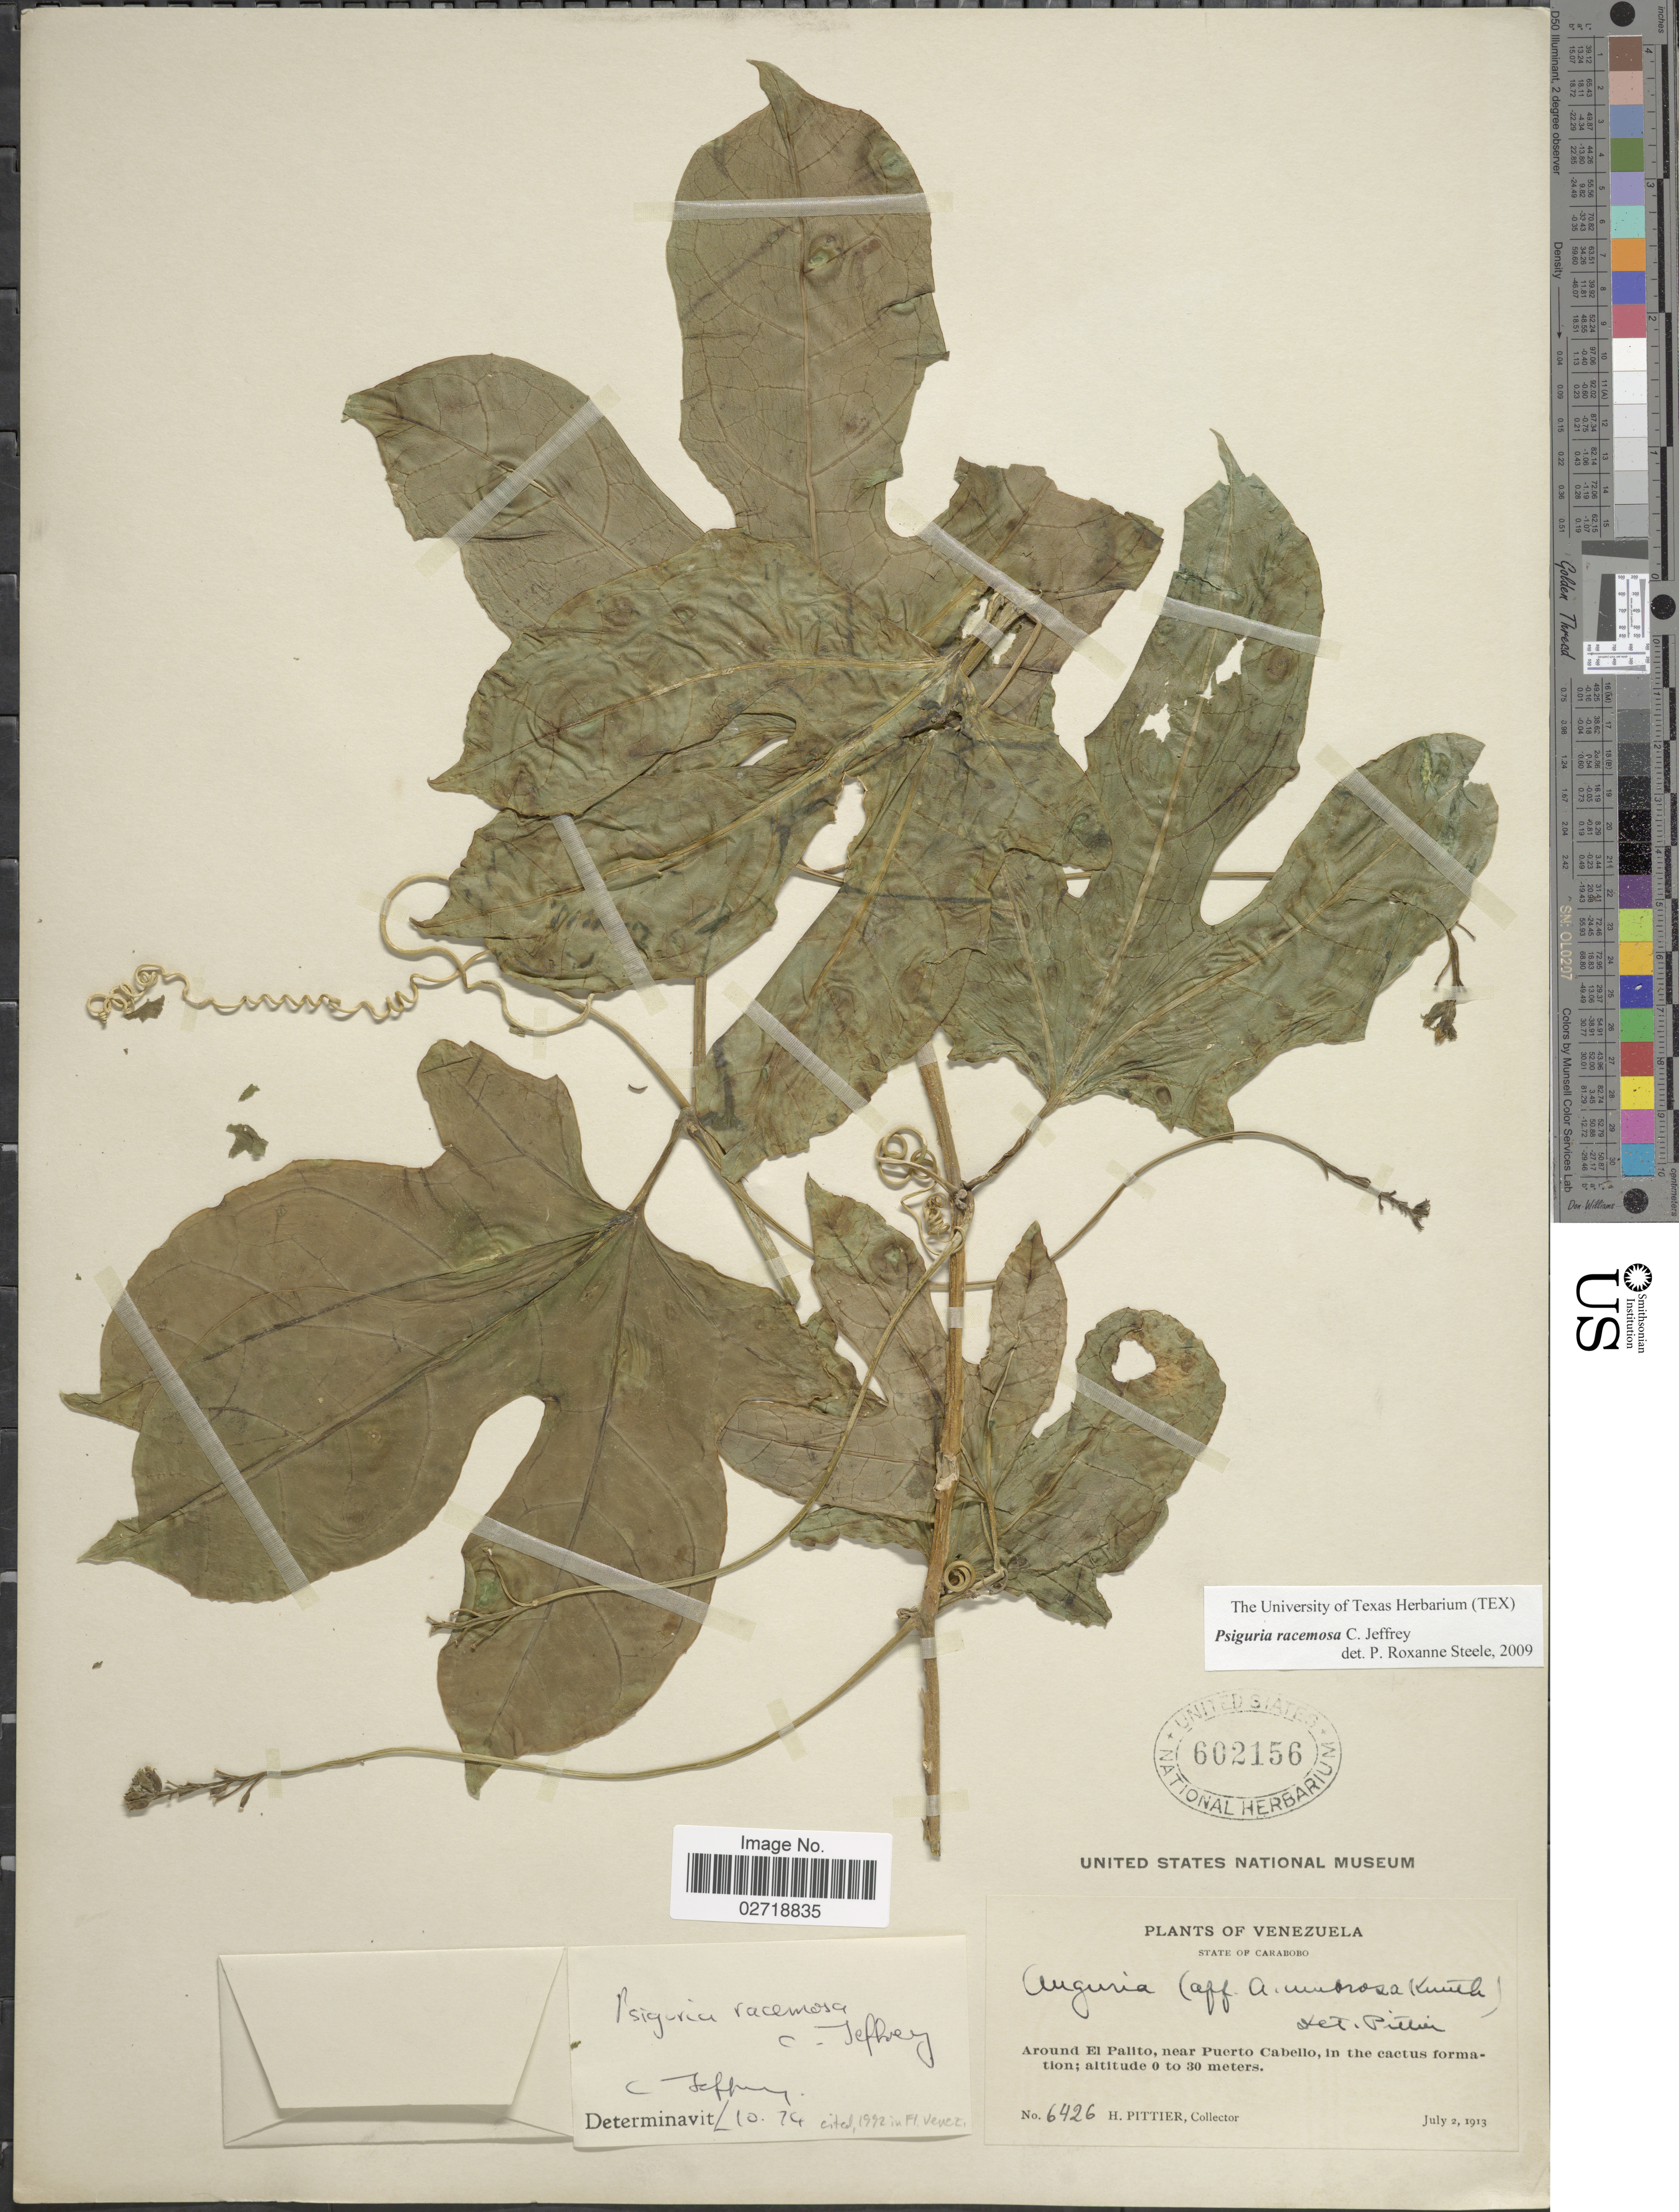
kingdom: Plantae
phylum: Tracheophyta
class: Magnoliopsida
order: Cucurbitales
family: Cucurbitaceae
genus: Psiguria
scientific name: Psiguria racemosa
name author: C. Jeffrey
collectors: H. F. Pittier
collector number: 6426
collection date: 1913-07-02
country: Venezuela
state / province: Carabobo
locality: Around El Palito, near Puerto Cabello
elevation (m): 0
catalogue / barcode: US 602156